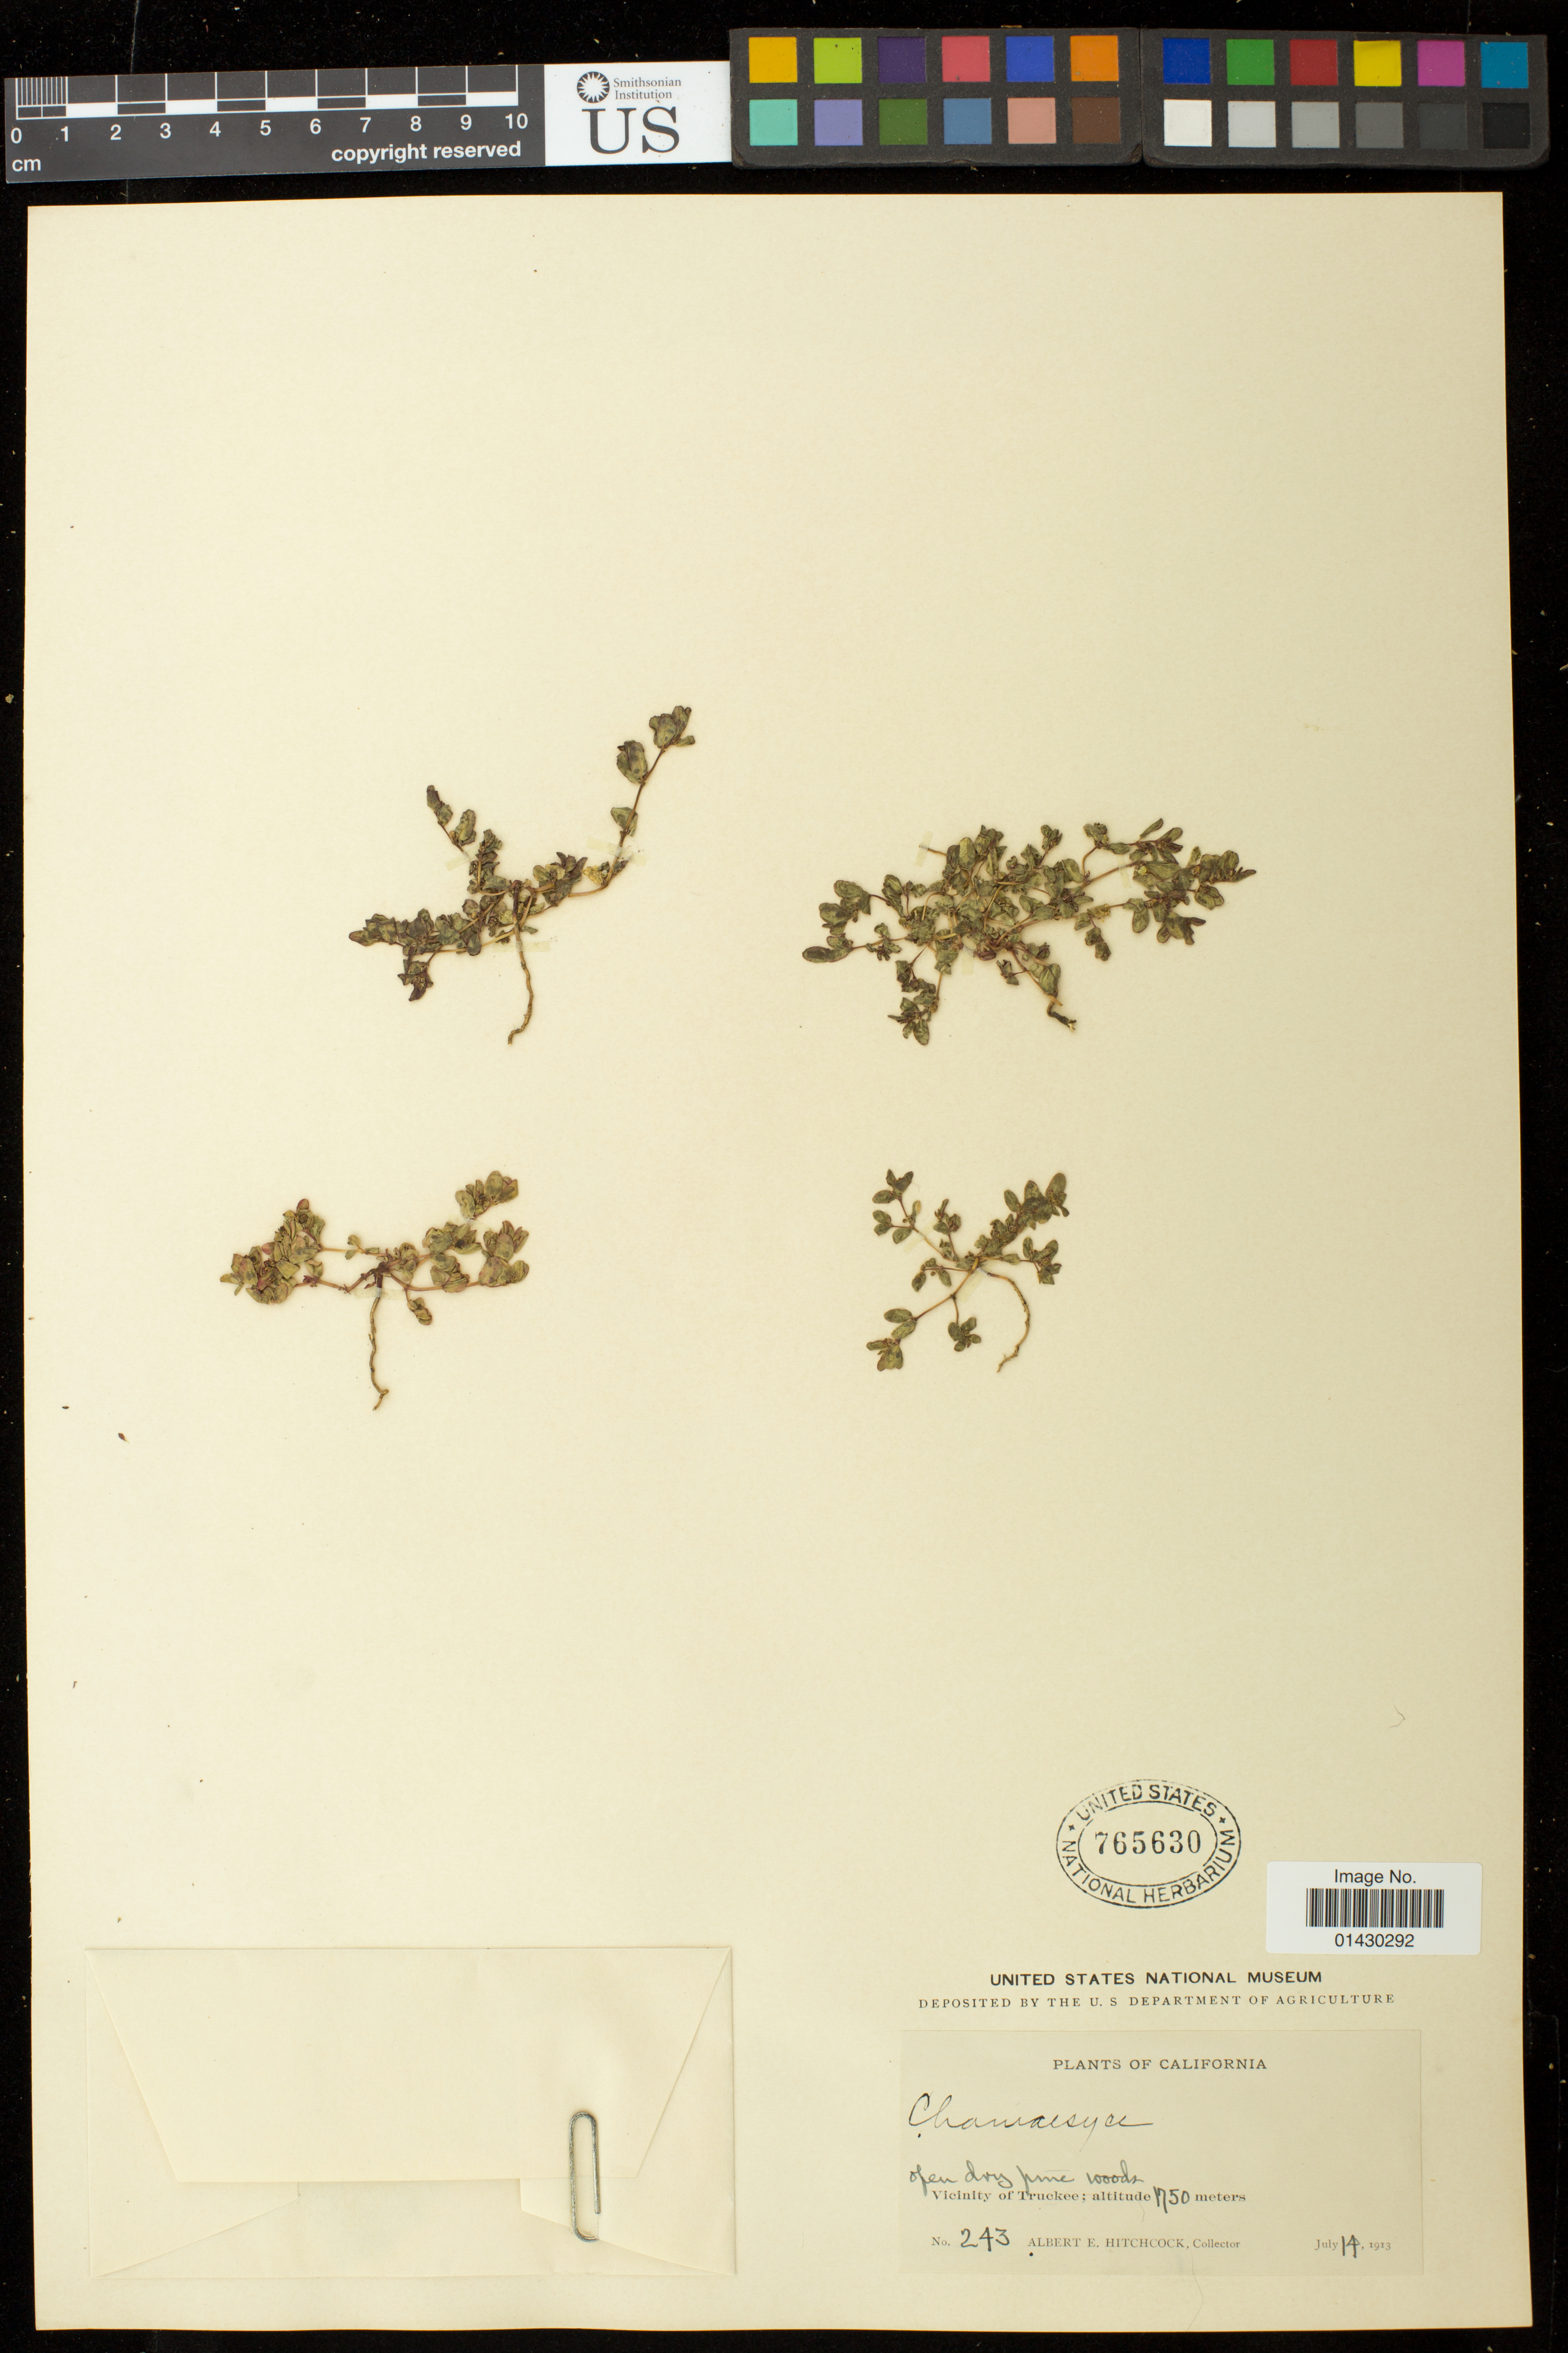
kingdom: Plantae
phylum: Tracheophyta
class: Magnoliopsida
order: Malpighiales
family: Euphorbiaceae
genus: Euphorbia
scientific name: Euphorbia serpillifolia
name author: Pers.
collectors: A. Hitchcock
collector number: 243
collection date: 1913-07-14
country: United States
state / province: California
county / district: Nevada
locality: Vicinity of Truckee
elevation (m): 1750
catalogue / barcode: US 765630